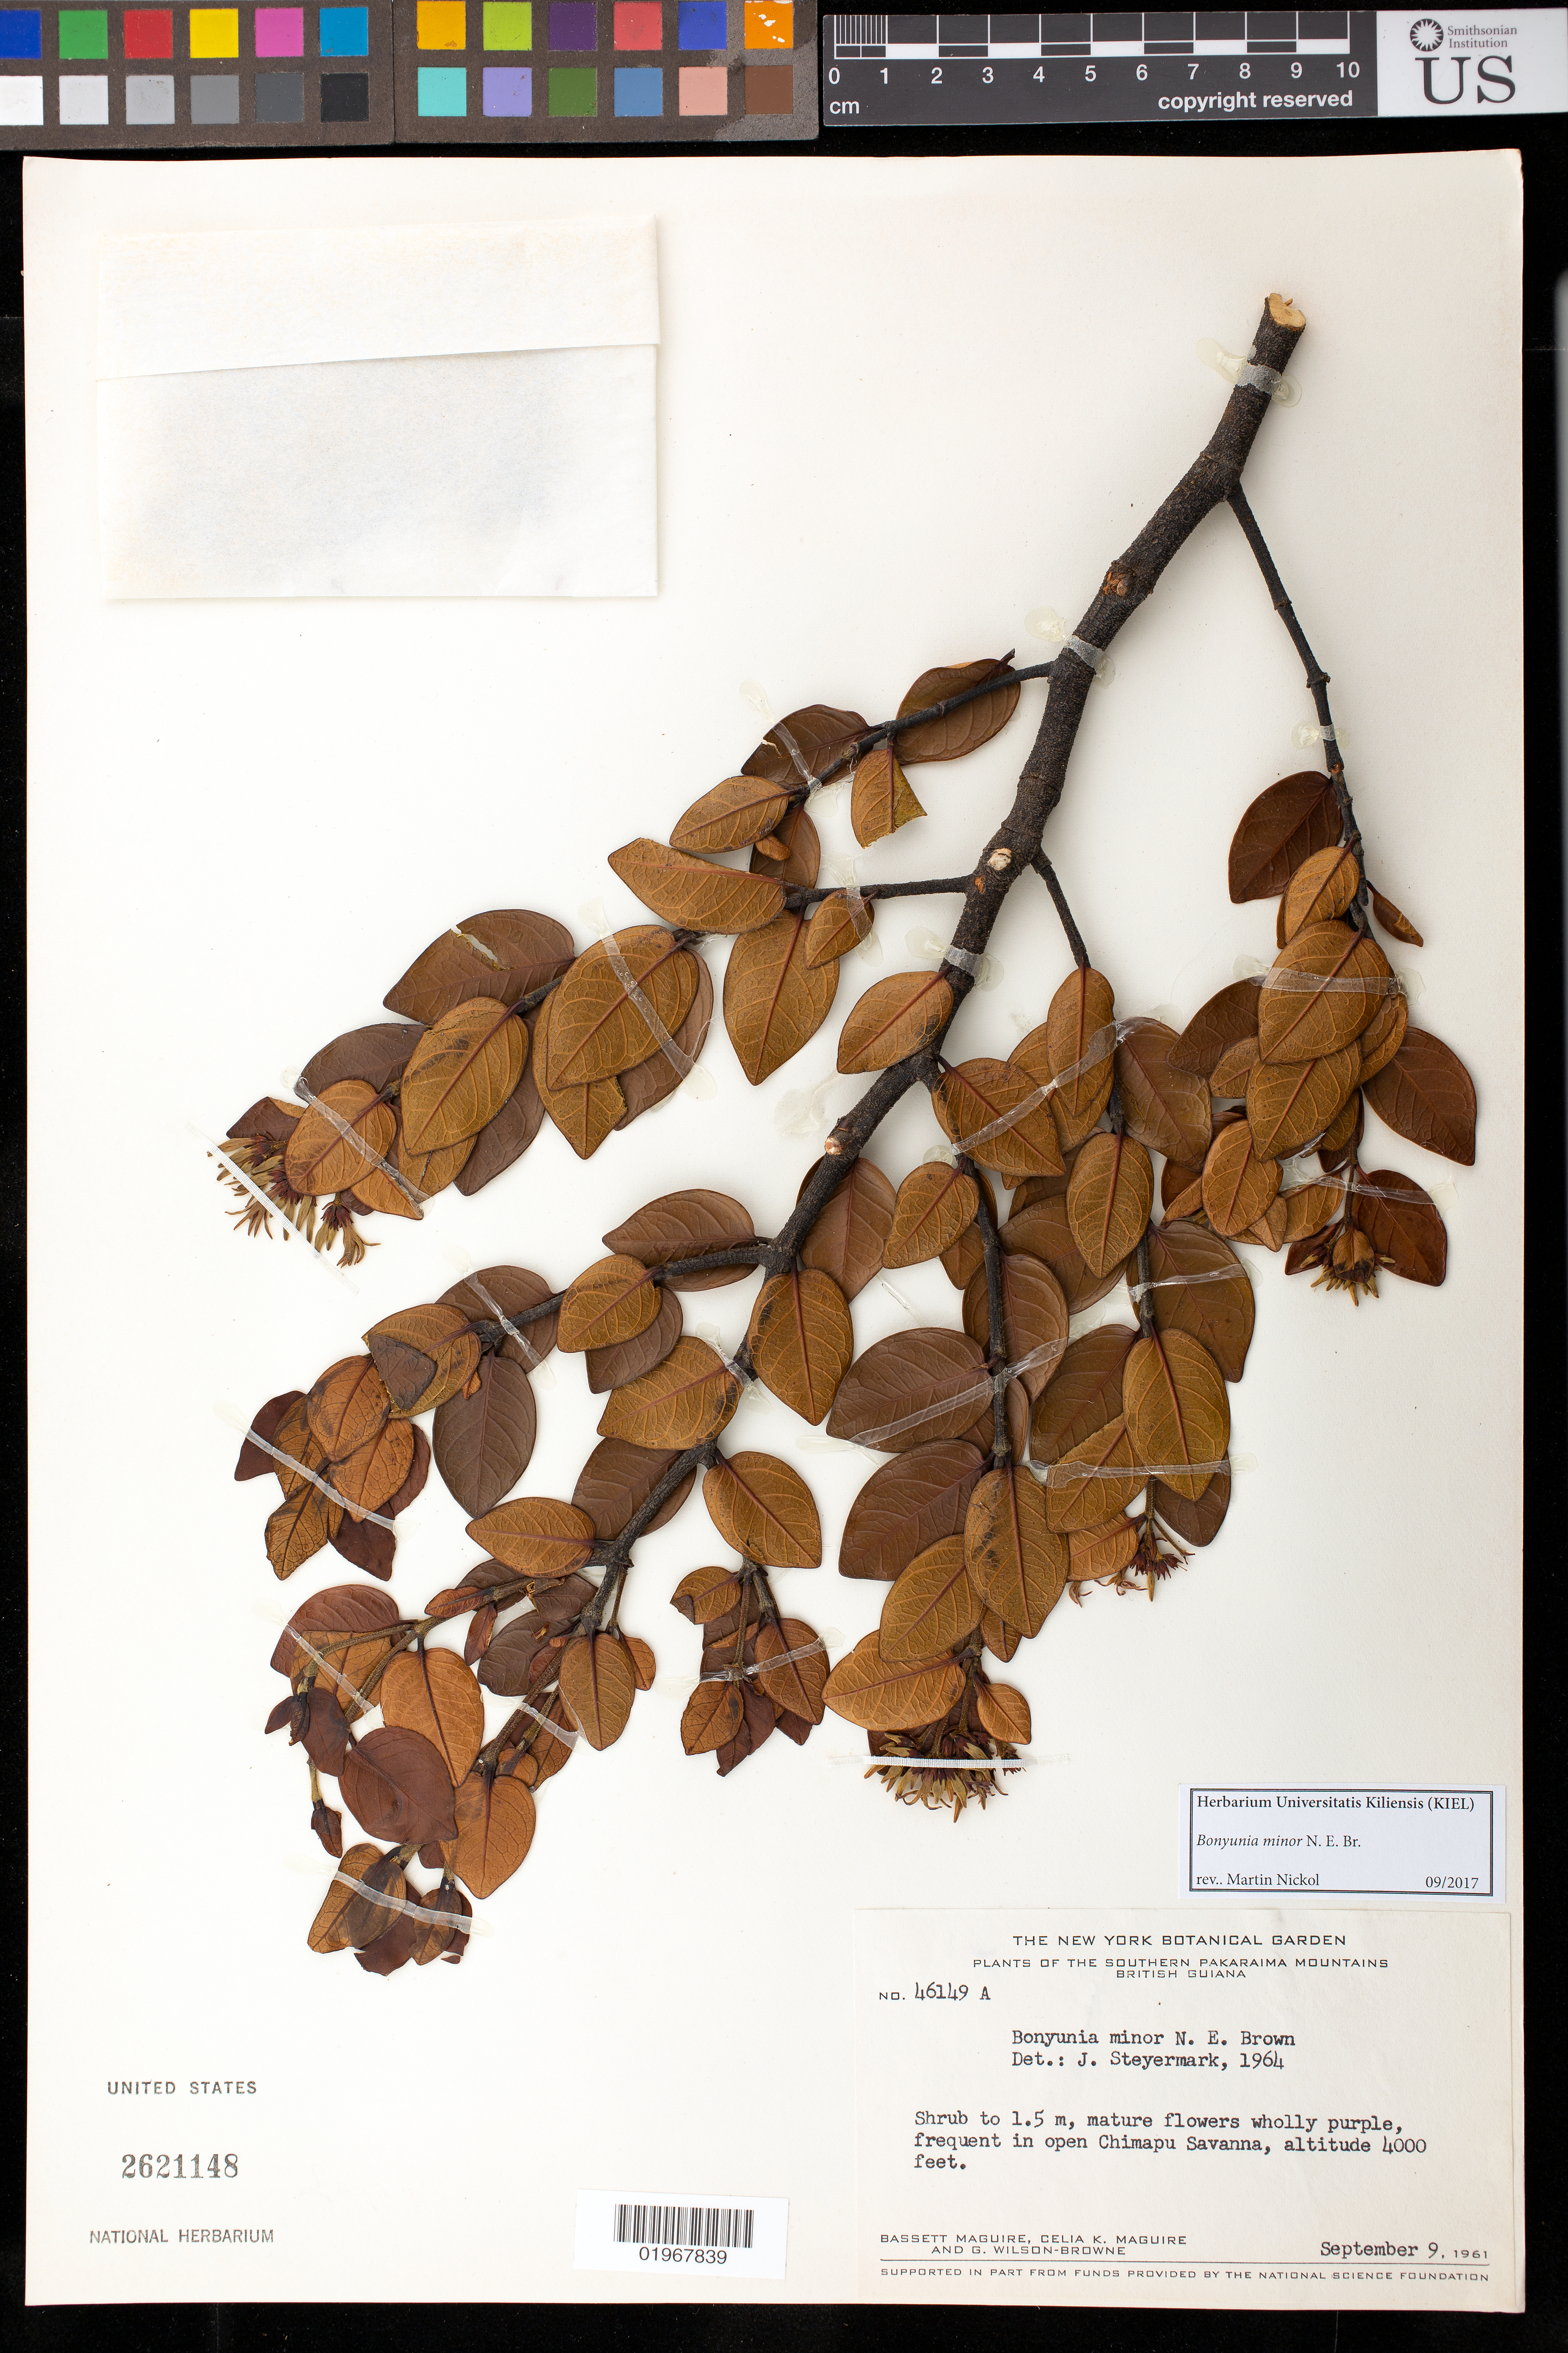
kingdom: Plantae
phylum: Tracheophyta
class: Magnoliopsida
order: Gentianales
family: Loganiaceae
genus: Bonyunia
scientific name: Bonyunia minor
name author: N.E. Br.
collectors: B. Maguire, C. K. Maguire & G. Wilson-Browne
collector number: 46149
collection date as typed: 9-Sep-61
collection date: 1961-09-09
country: Guyana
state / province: Potaro-Siparuni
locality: Chimapu Savanna, southern Pakaraima Mts.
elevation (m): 1219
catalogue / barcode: US 2621148